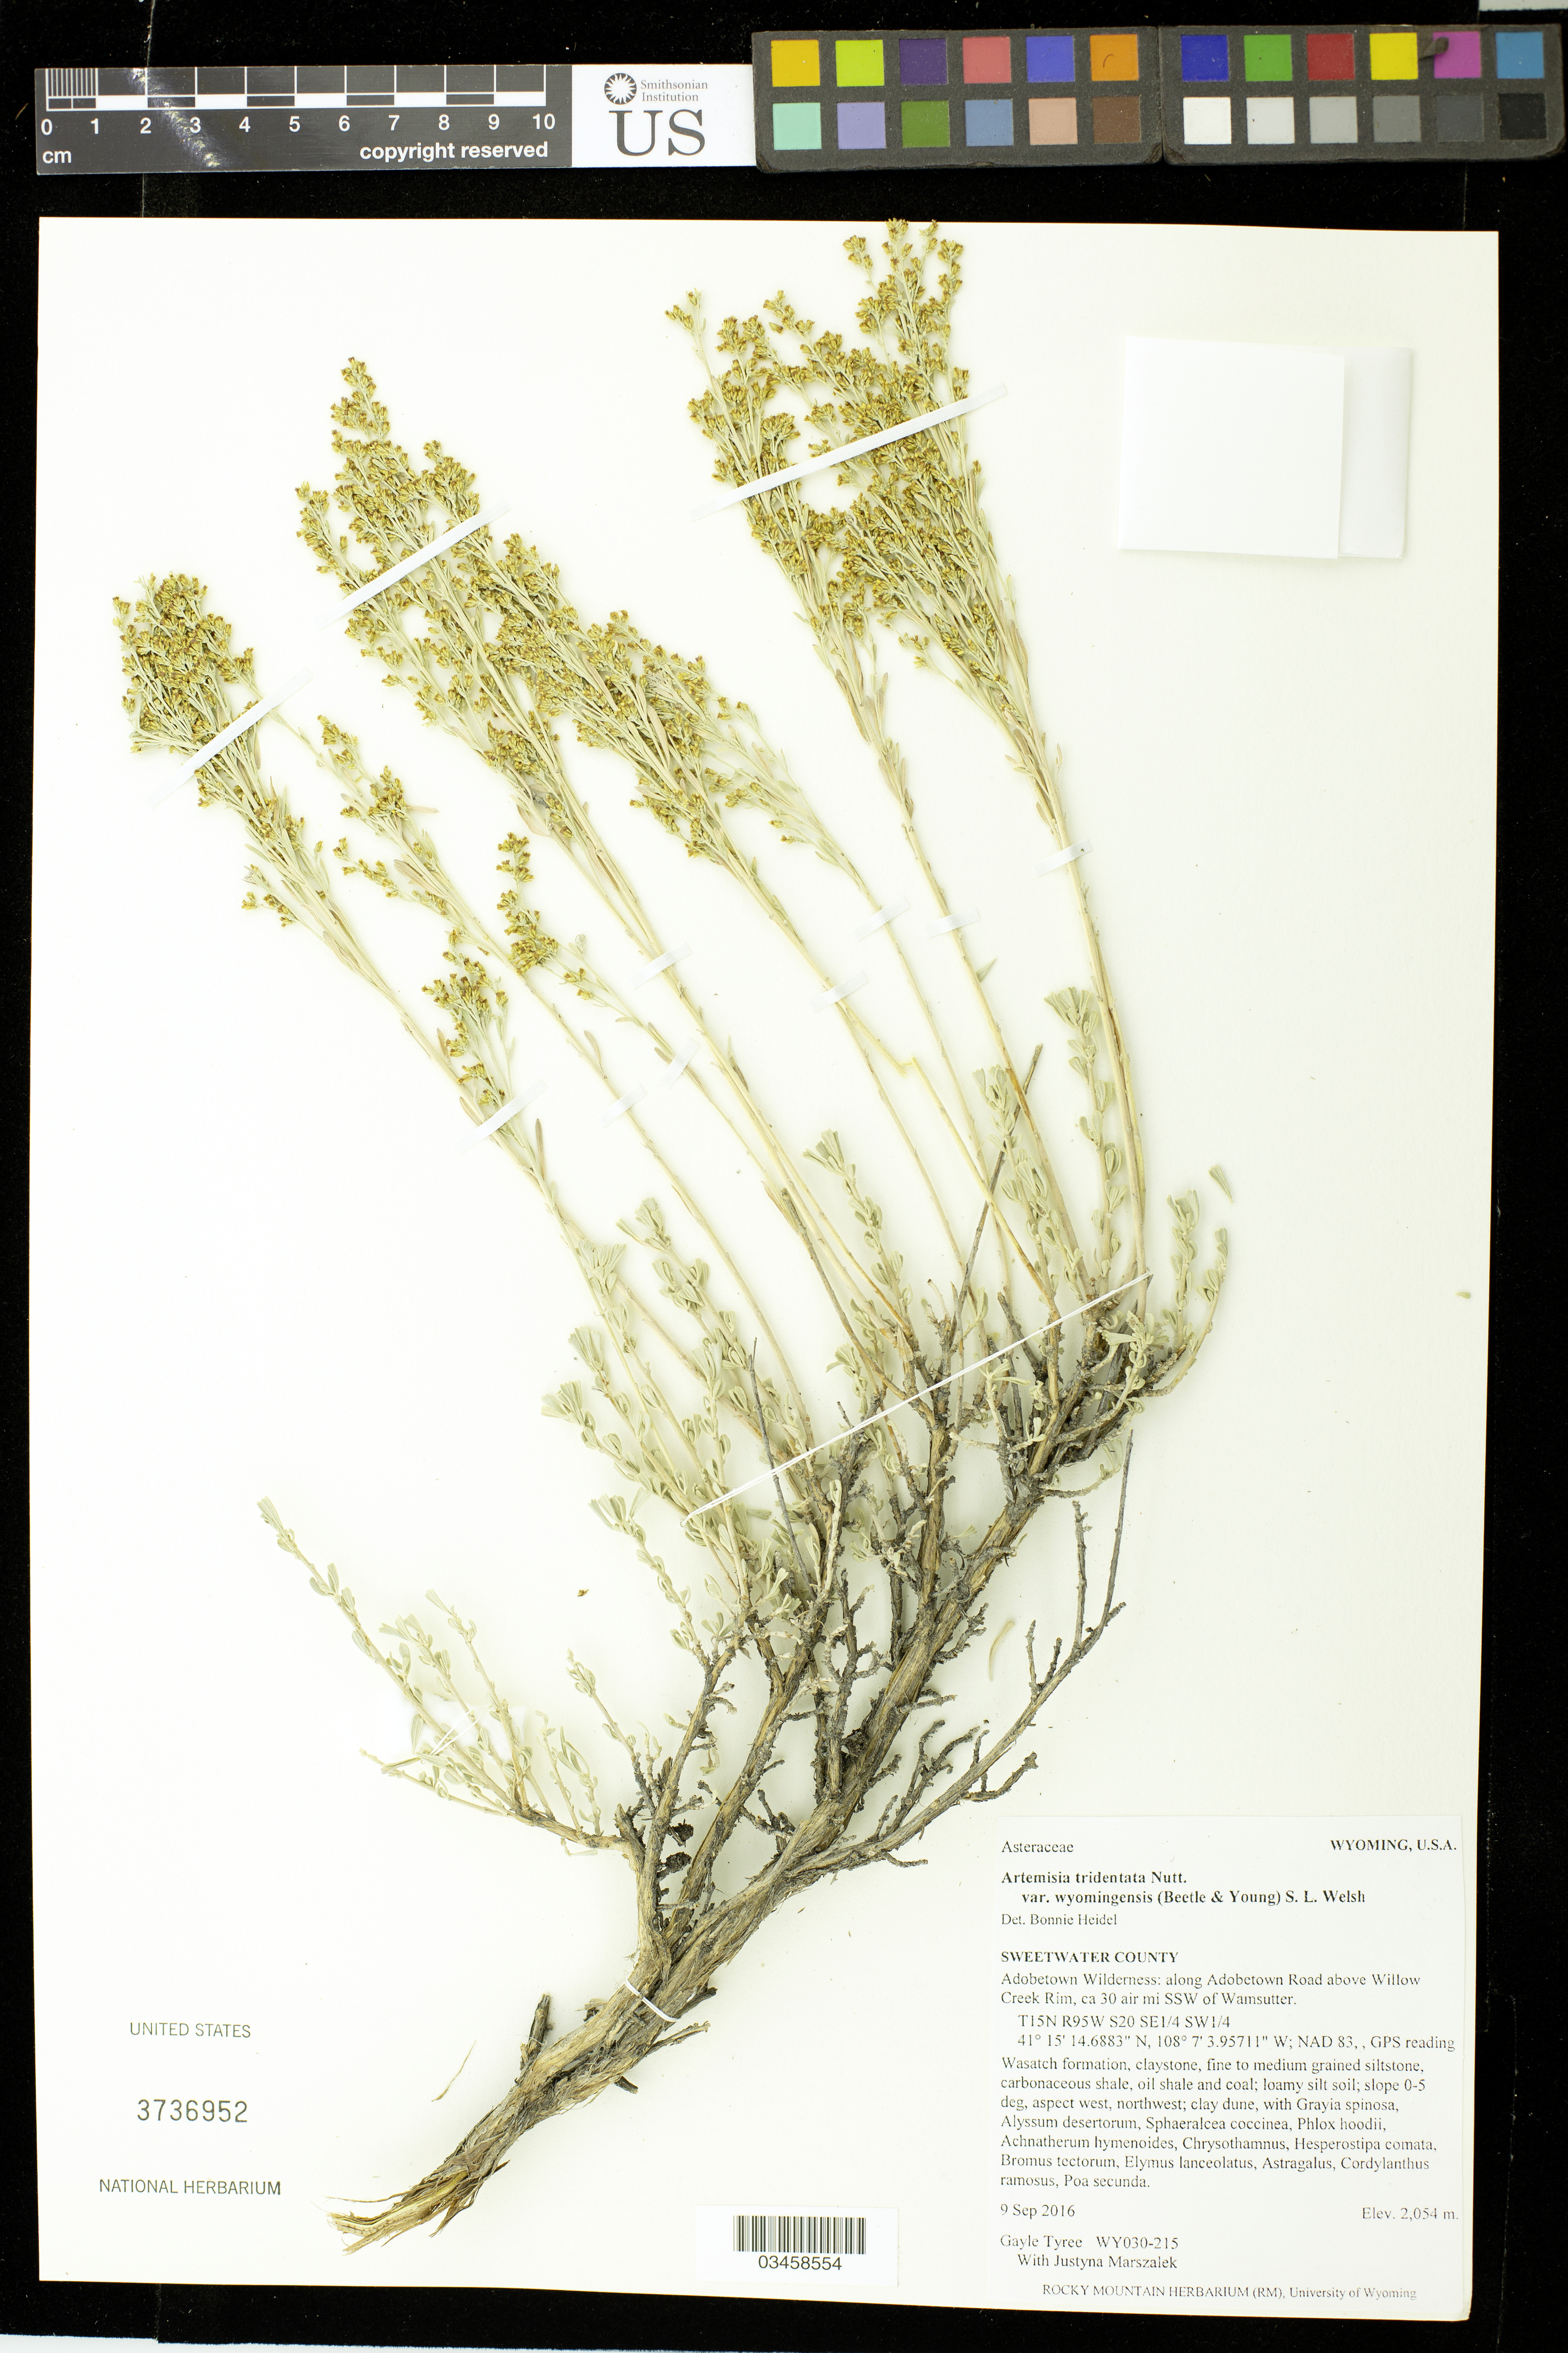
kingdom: Plantae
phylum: Tracheophyta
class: Magnoliopsida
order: Asterales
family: Asteraceae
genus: Artemisia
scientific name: Artemisia tridentata var. wyomingensis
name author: (Beetle & Young) S.L. Welsh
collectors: G. Tyree & J. Marszalek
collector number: WY030-215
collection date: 2016-09-09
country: United States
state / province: Wyoming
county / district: Sweetwater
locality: Adobetown Wilderness, along Adobetown road above Willow Creek Rim, 30 air mi. SSW of Wamsutter, T15N R95W S20 SE1/4 SW1/4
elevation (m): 2054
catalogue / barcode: US 3736952